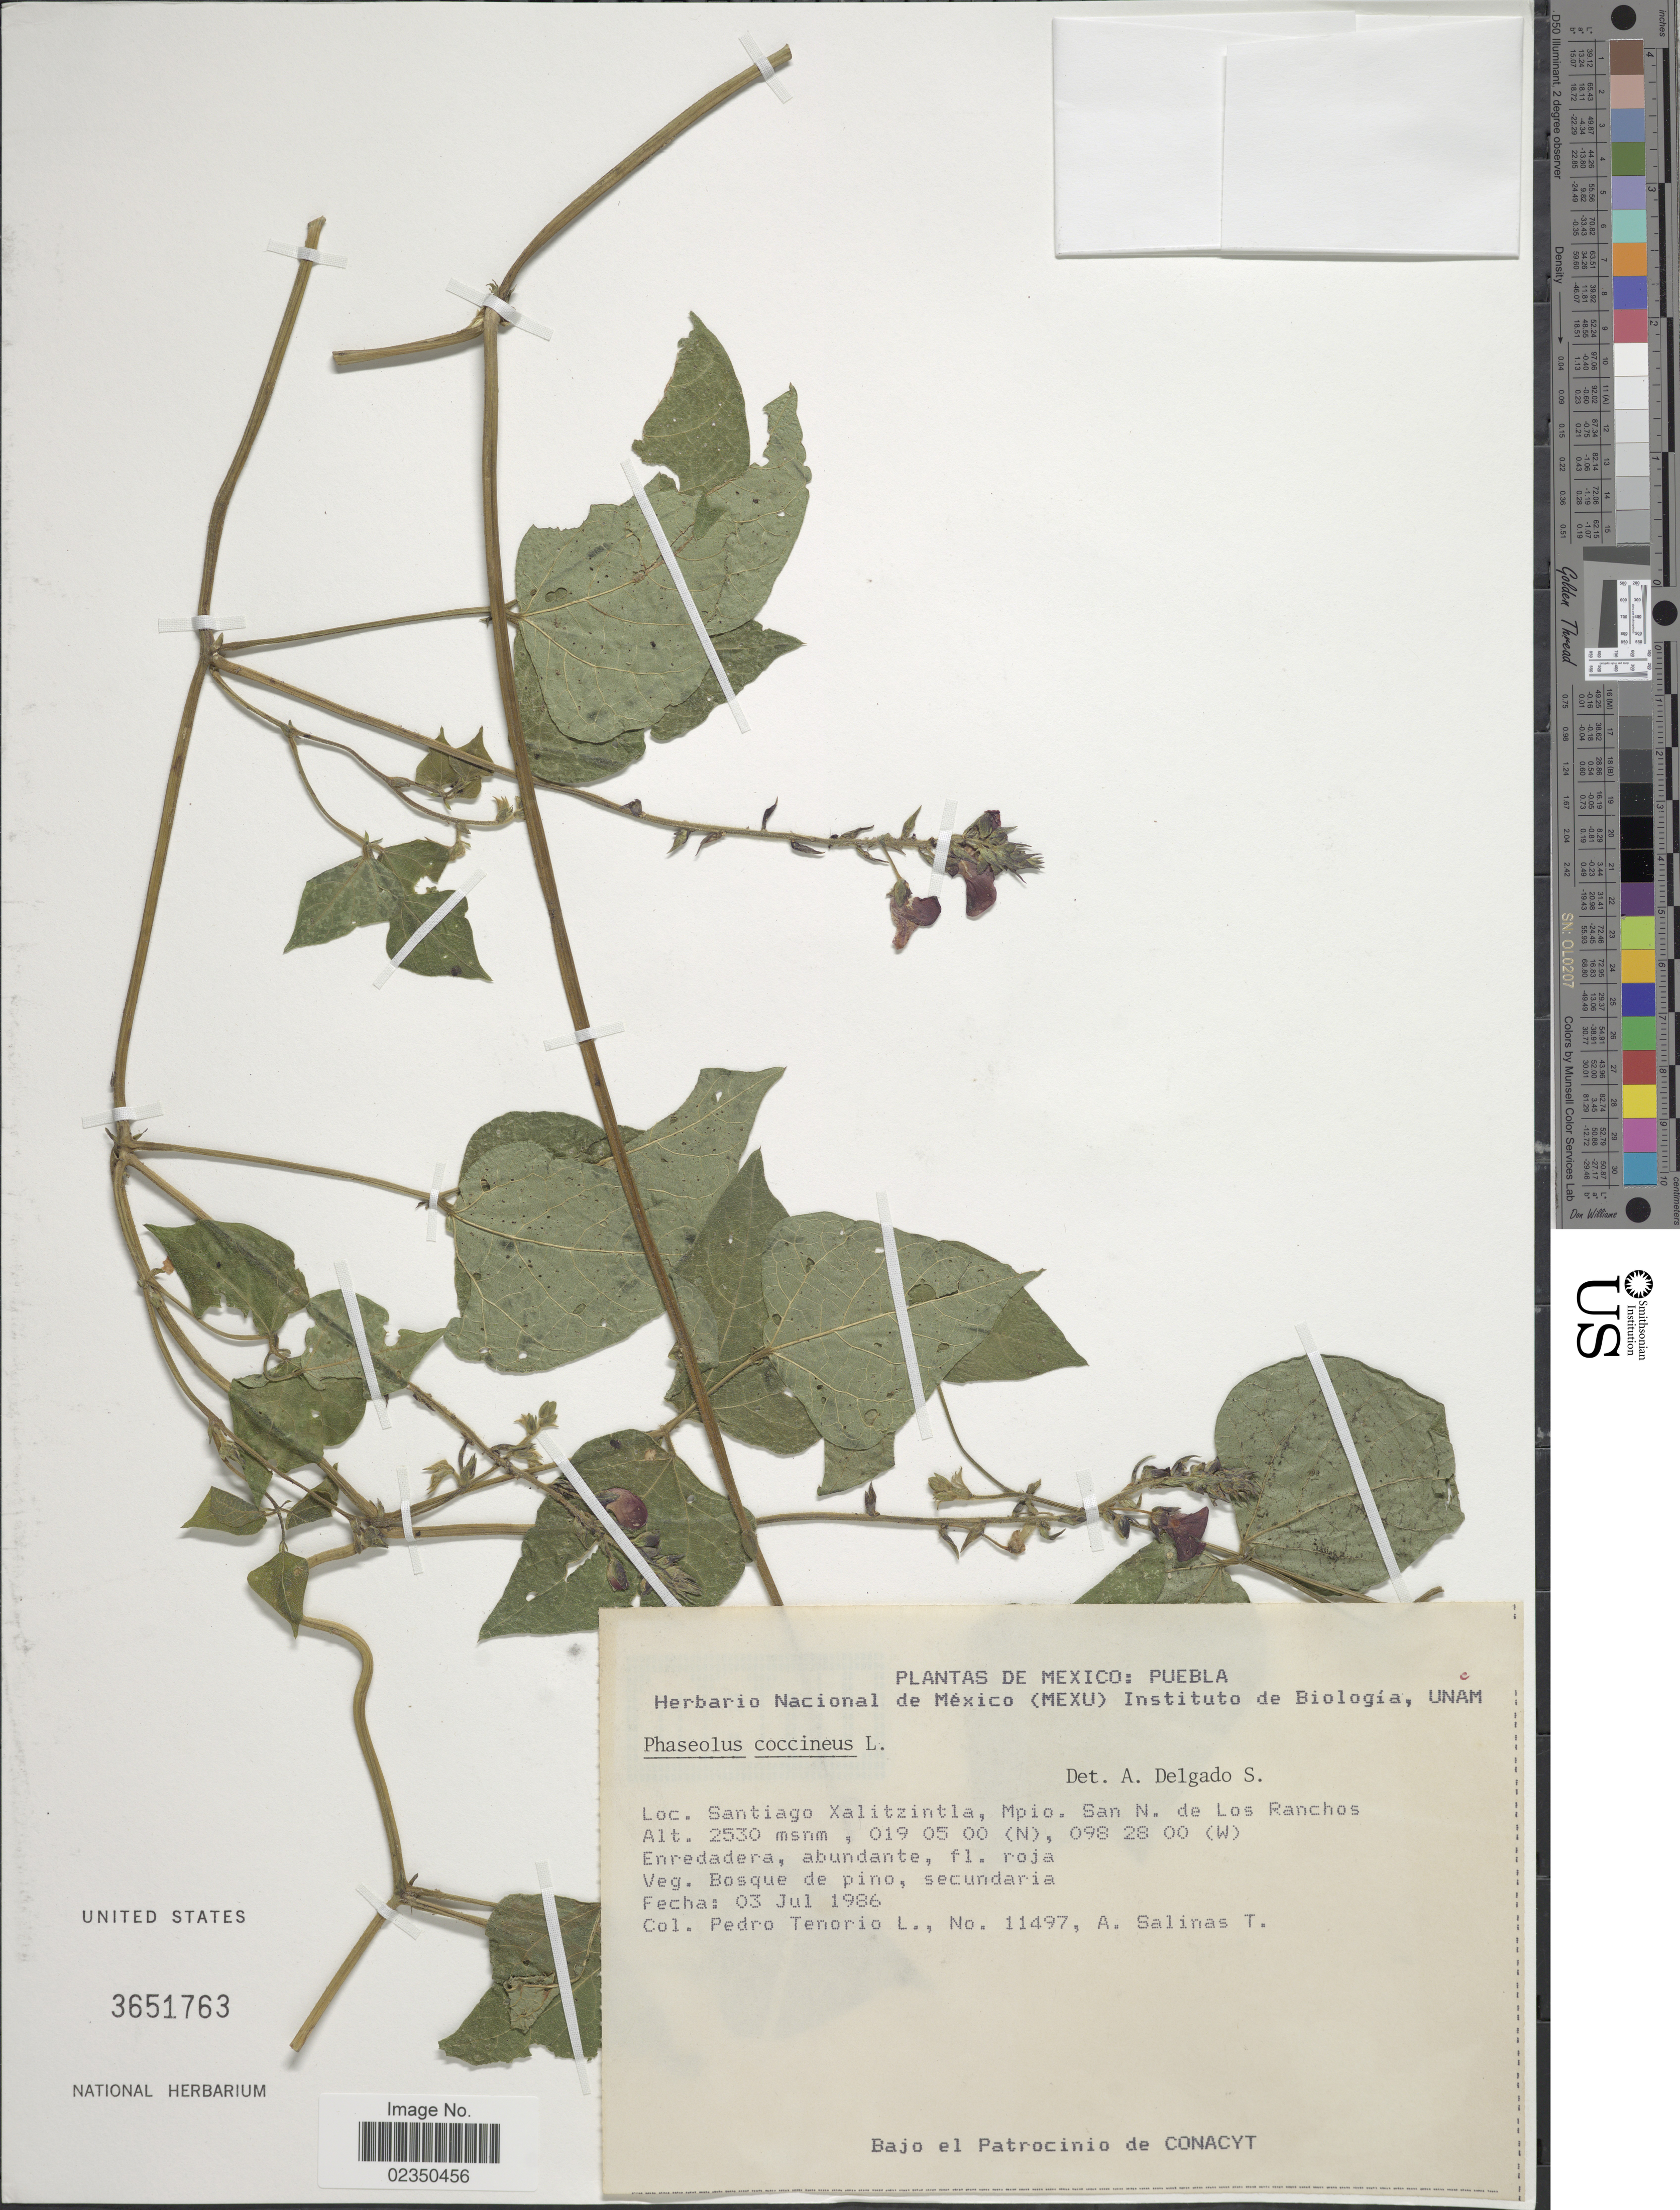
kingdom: Plantae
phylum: Tracheophyta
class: Magnoliopsida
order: Fabales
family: Fabaceae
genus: Phaseolus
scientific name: Phaseolus coccineus var. coccineus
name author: L.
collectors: P. Tenorio L. & A. Salinas T.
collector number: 11497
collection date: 1986-07-03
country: Mexico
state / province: Puebla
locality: Santiago Xalitzintla, Mpio. San N. de Los Ranchos.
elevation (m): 2530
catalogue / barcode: US 3651763